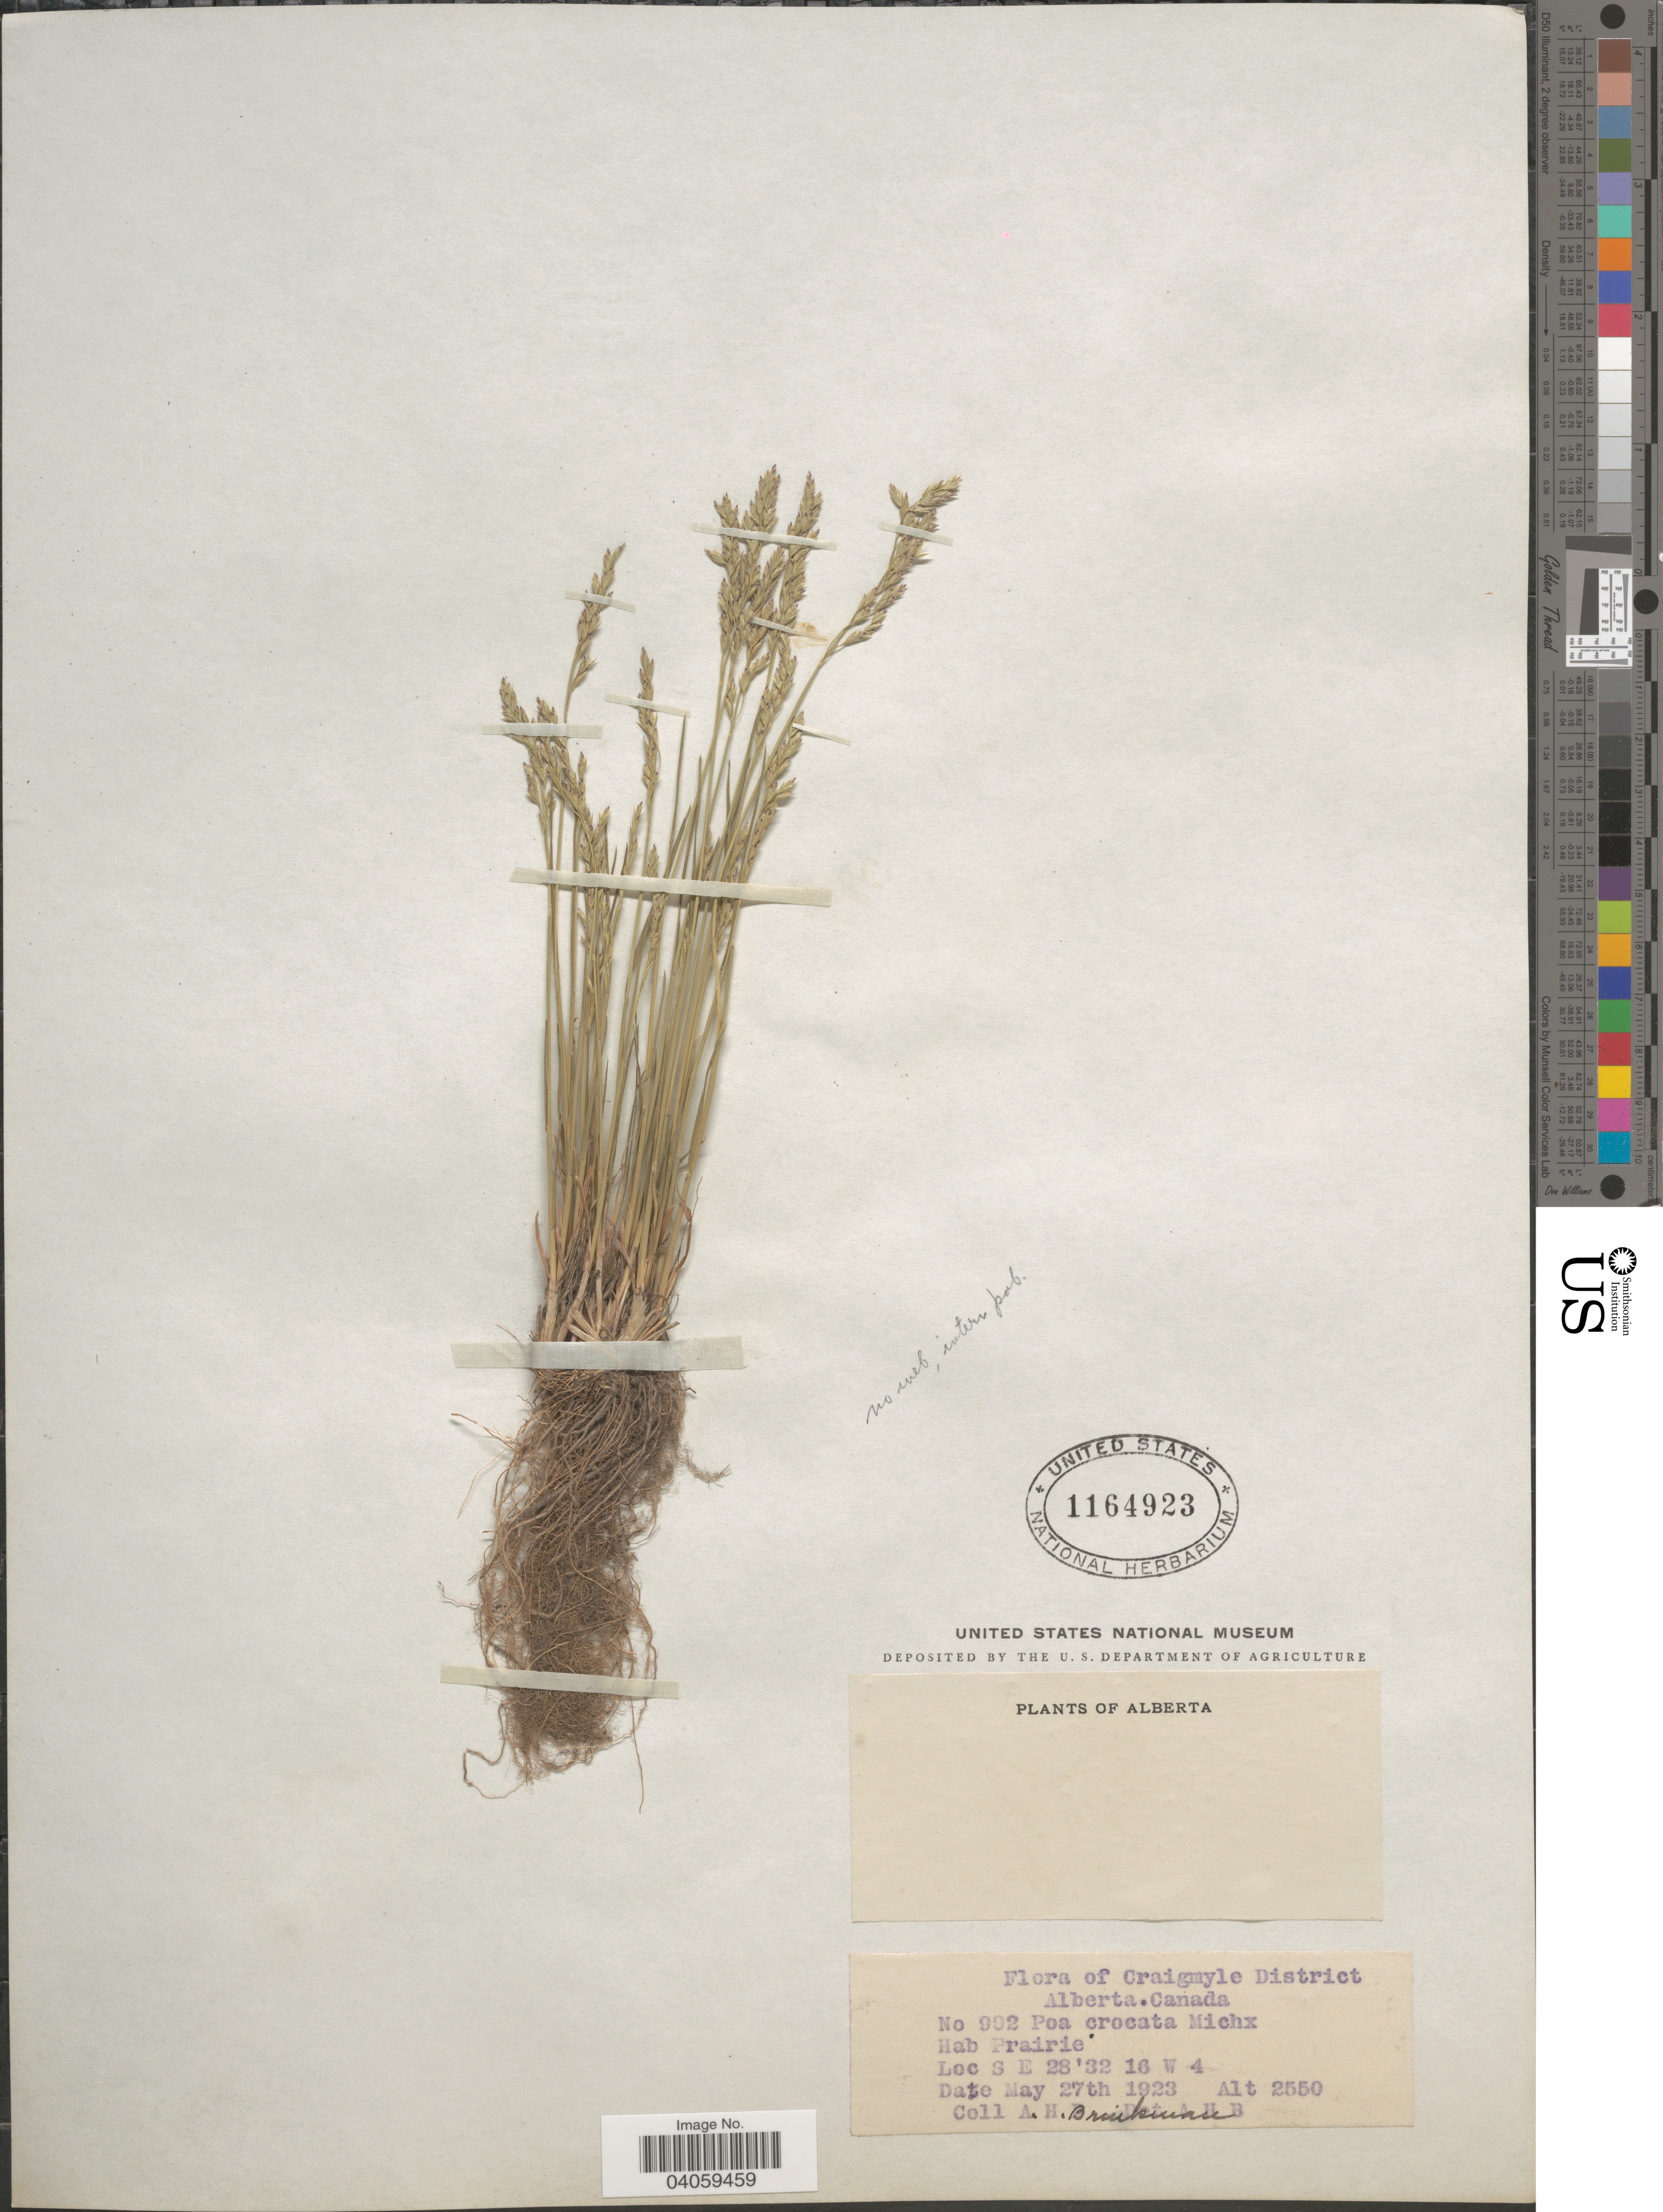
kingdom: Plantae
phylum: Tracheophyta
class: Liliopsida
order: Poales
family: Poaceae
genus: Poa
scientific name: Poa interior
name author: Rydb.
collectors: A. Brinkman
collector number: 902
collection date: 1923-05-27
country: Canada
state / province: Alberta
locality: Craigmyle District. S E 28'32 16 W 4.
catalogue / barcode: US 1164923